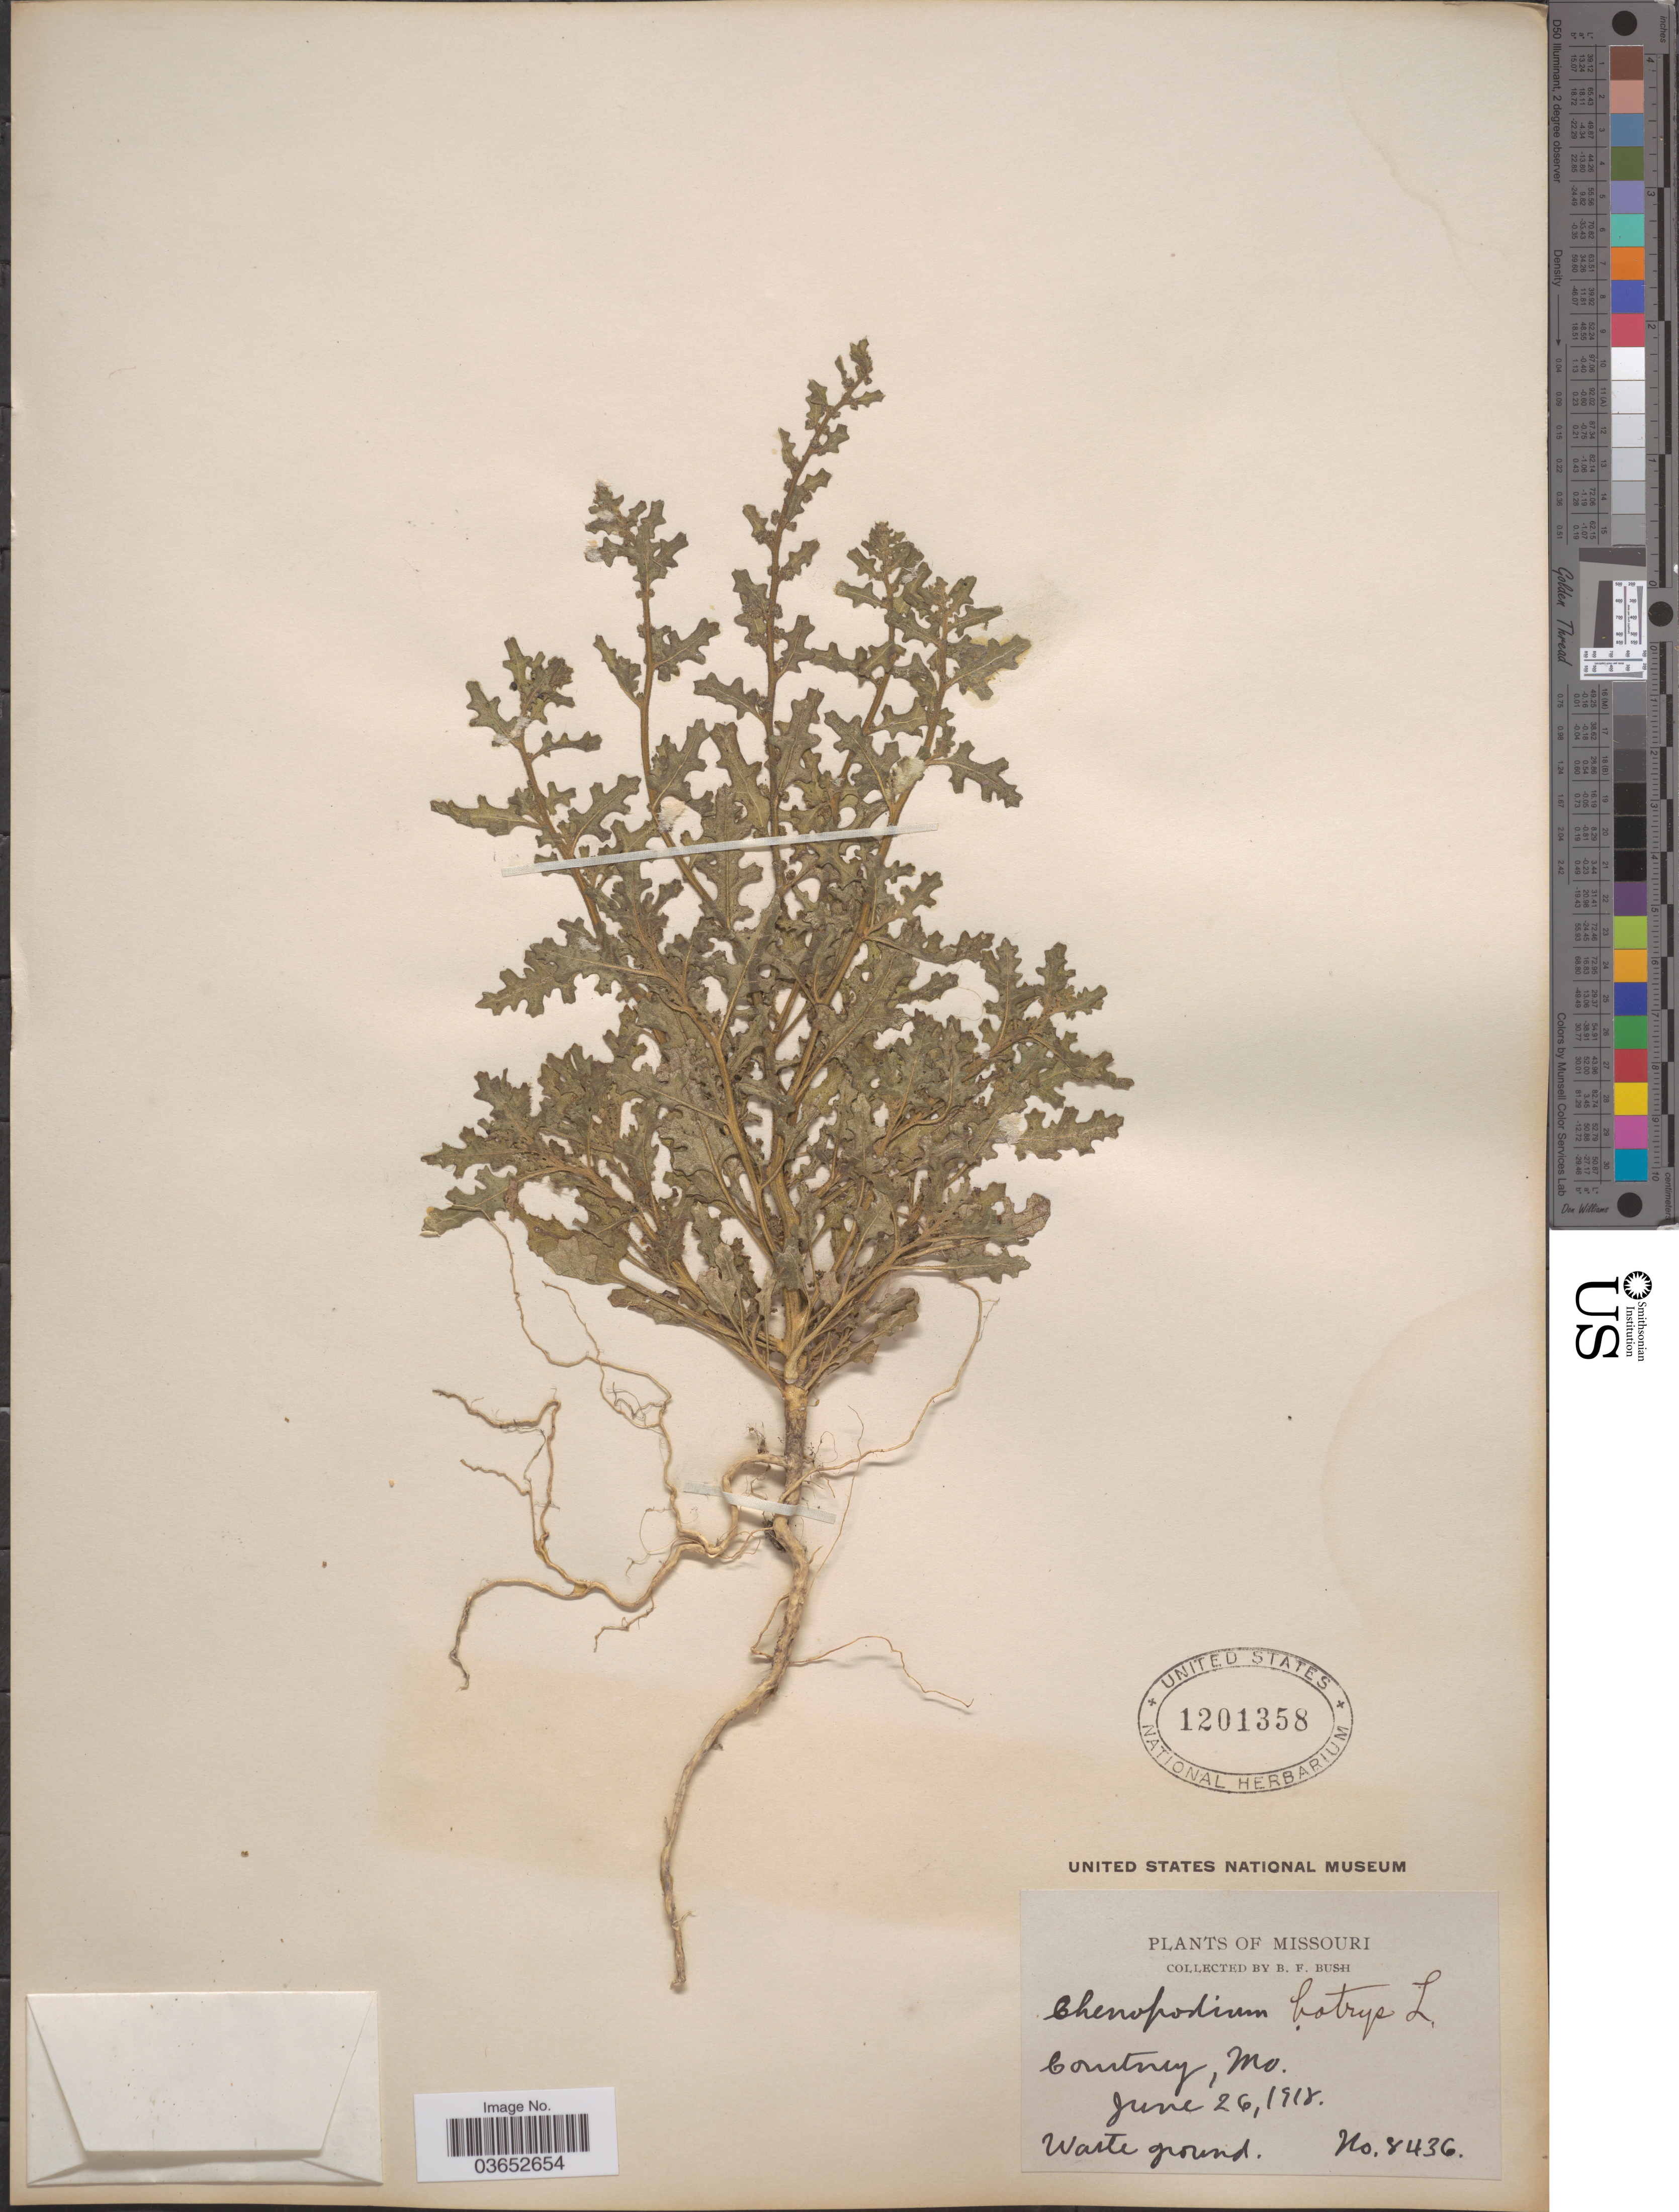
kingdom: Plantae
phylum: Tracheophyta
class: Magnoliopsida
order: Caryophyllales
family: Amaranthaceae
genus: Chenopodium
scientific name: Chenopodium botrys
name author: L.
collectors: B. F. Bush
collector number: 8436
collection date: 1918-06-26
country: United States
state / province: Missouri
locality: Courtney.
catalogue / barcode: US 1201358